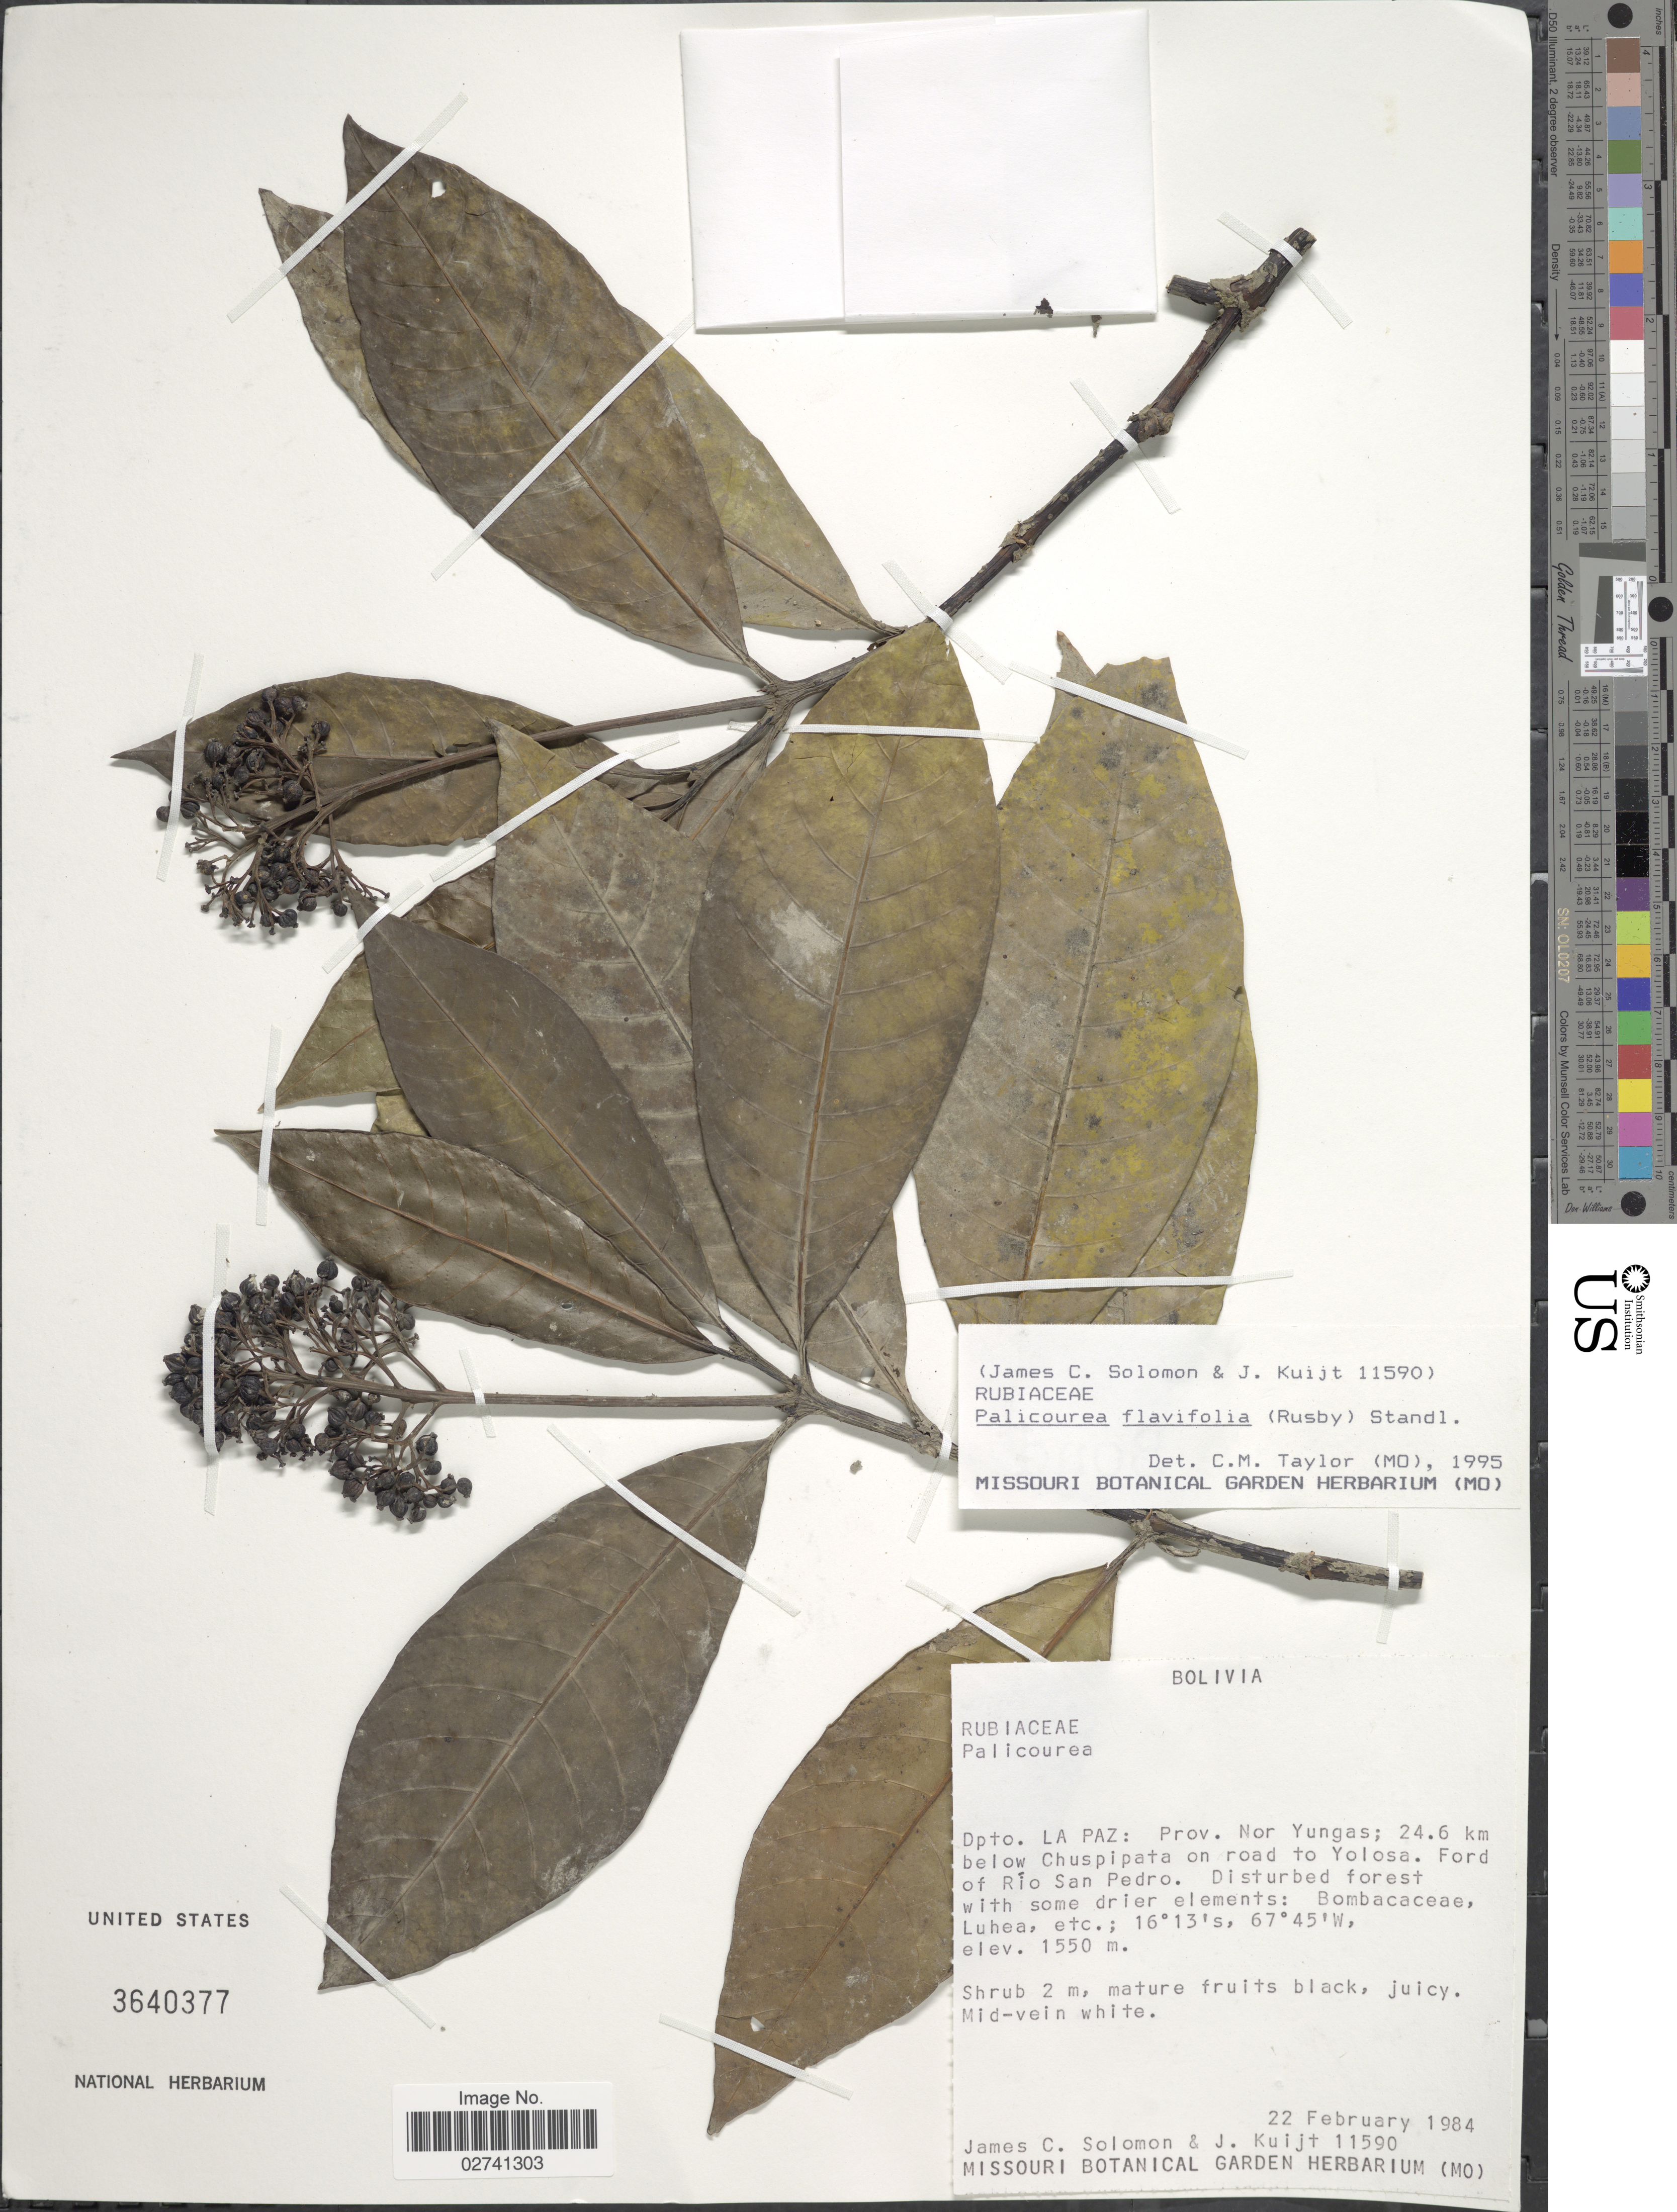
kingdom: Plantae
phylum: Tracheophyta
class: Magnoliopsida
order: Gentianales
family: Rubiaceae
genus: Palicourea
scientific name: Palicourea flavifolia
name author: (Rusby) Standl.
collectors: J. C. Solomon & J. Kuijt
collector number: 11590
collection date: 1984-02-22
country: Bolivia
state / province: La Paz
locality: Prov. Nor Yungas; 24.6 km below Chuspipata on road to Yolosa. Ford of Rio San Pedro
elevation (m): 1550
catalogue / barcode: US 3640377